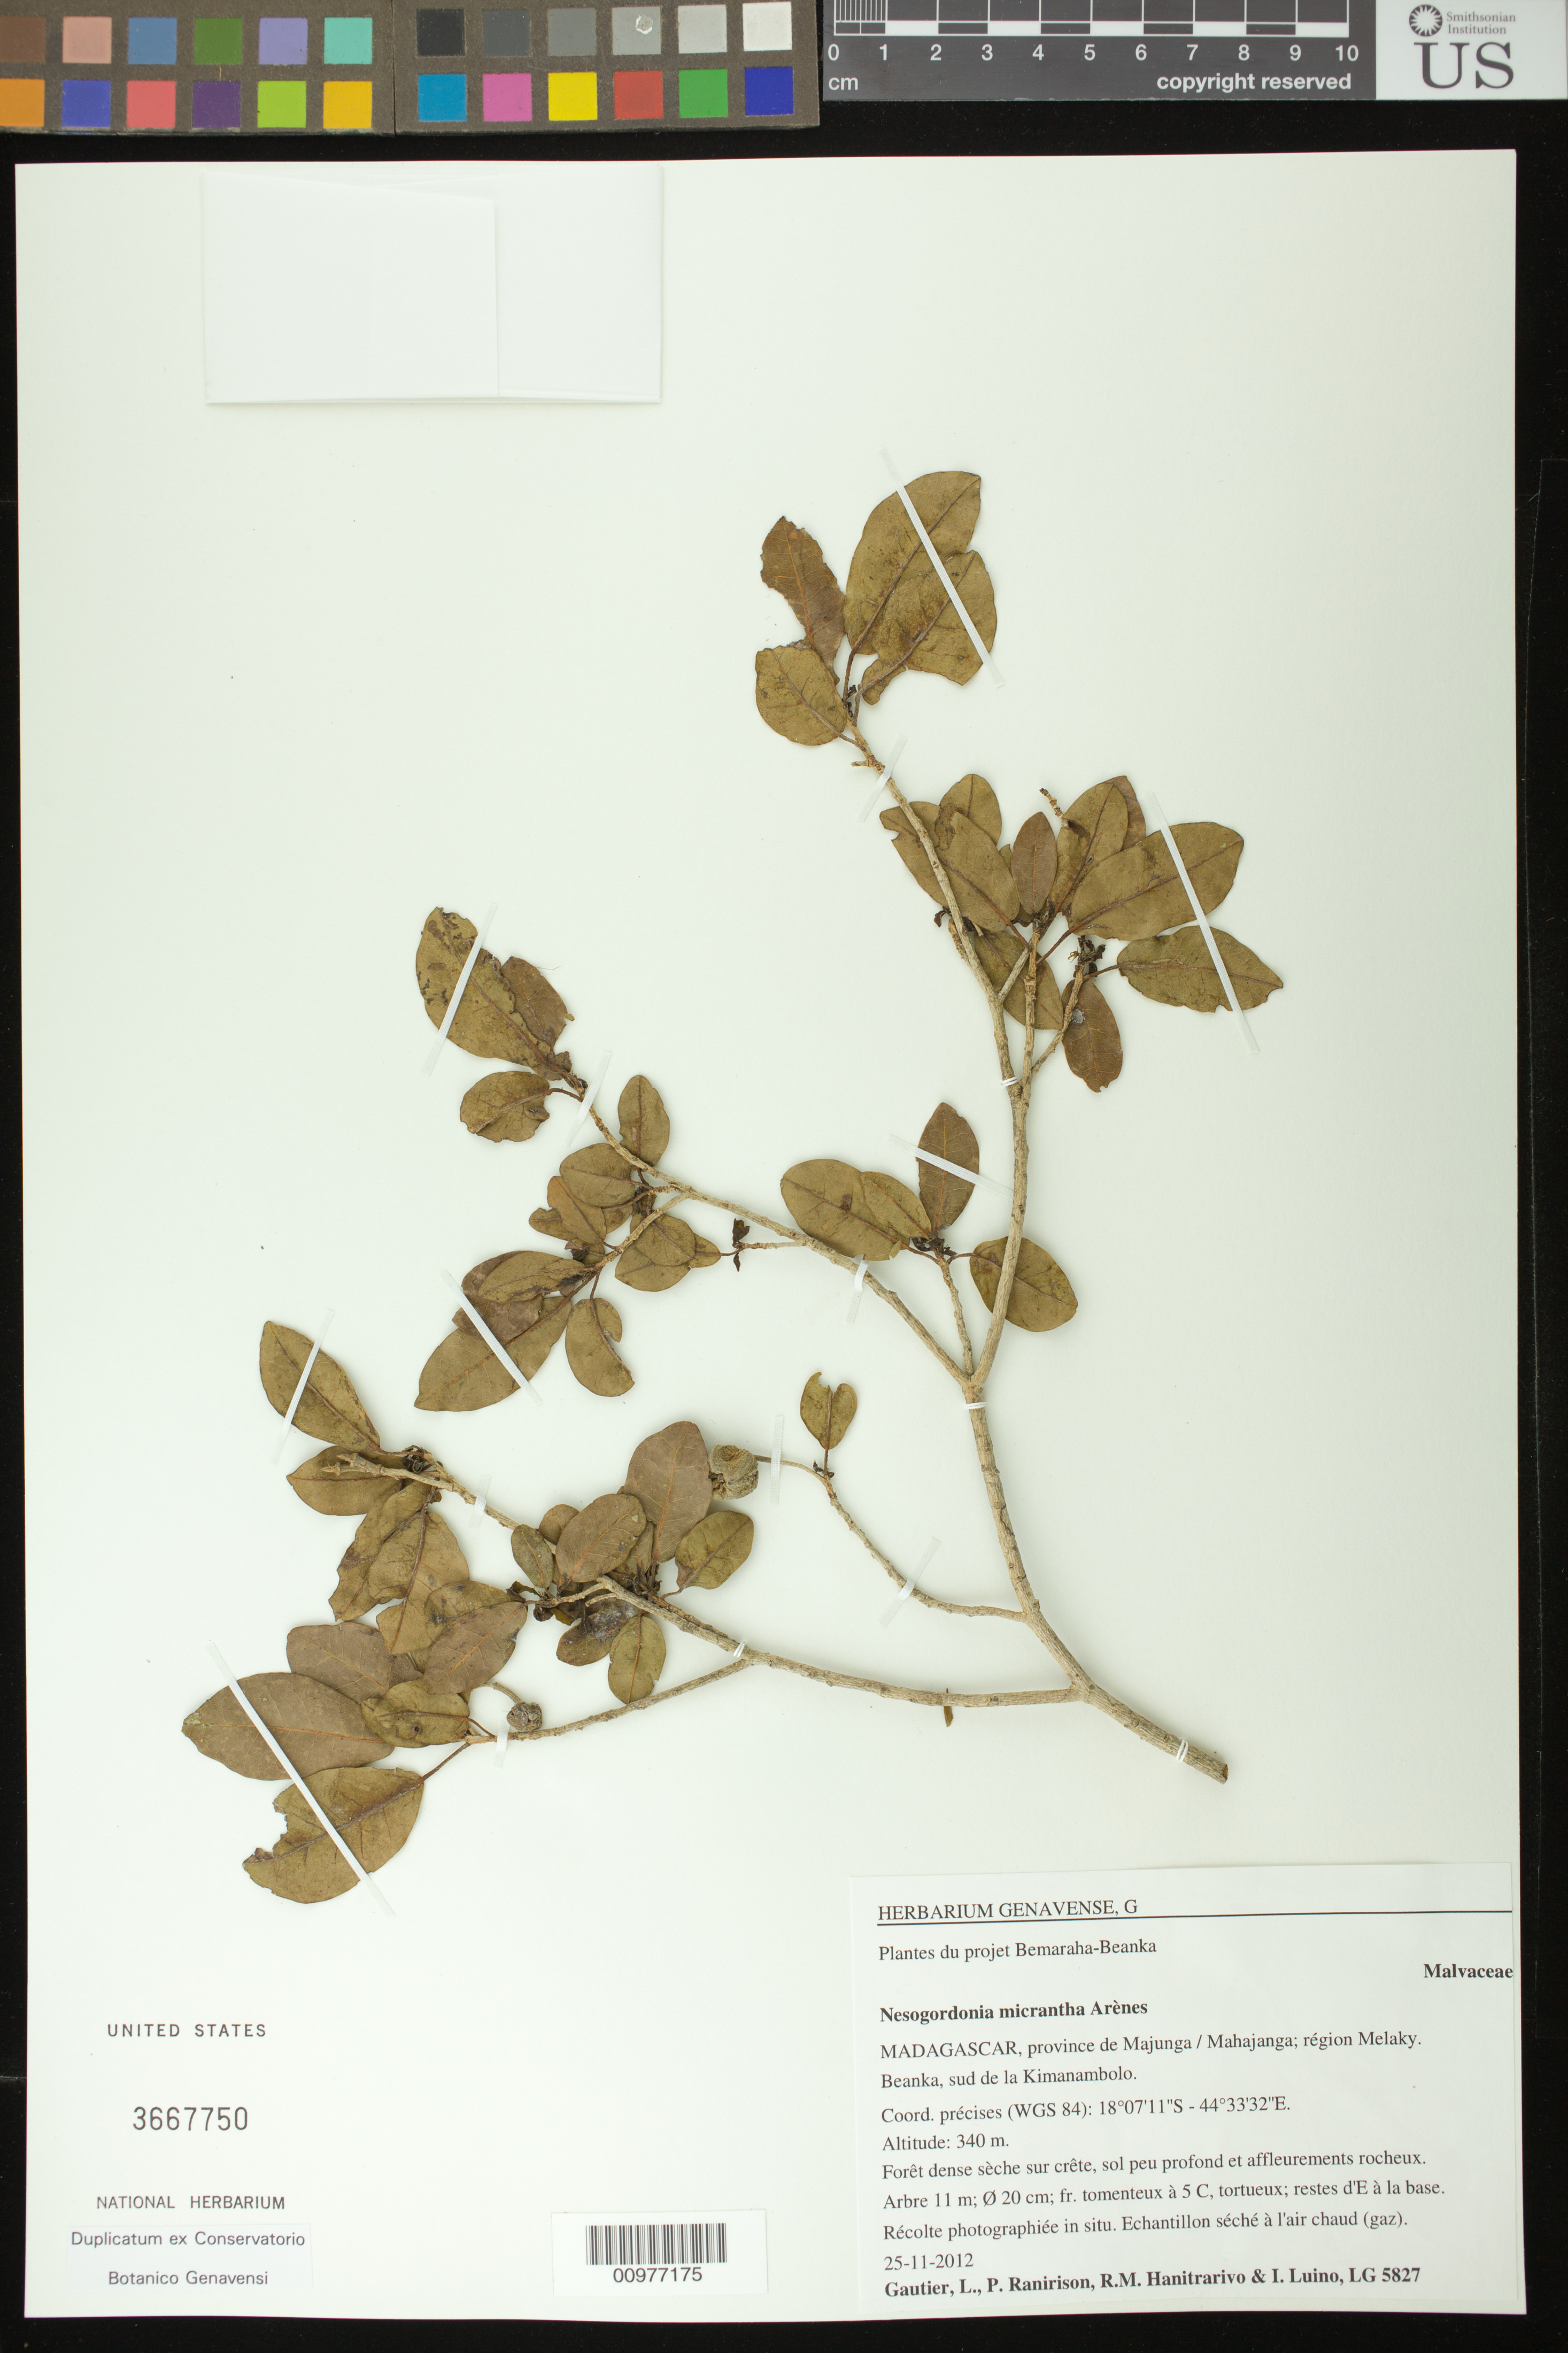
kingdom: Plantae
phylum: Tracheophyta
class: Magnoliopsida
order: Malvales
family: Malvaceae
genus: Nesogordonia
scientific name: Nesogordonia micrantha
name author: Arènes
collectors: L. Gautier et al.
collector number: LG 5827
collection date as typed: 25-11-2012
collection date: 2012-11-25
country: Madagascar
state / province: Melaky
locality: region Melaky, sud de la Kimanambolo. Beanka.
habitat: foret dense seche sur crete, sol peu profond et affleurements rocheux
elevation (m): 340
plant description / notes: echantillon seche a l'air chaud (gaz)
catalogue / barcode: US 3667750